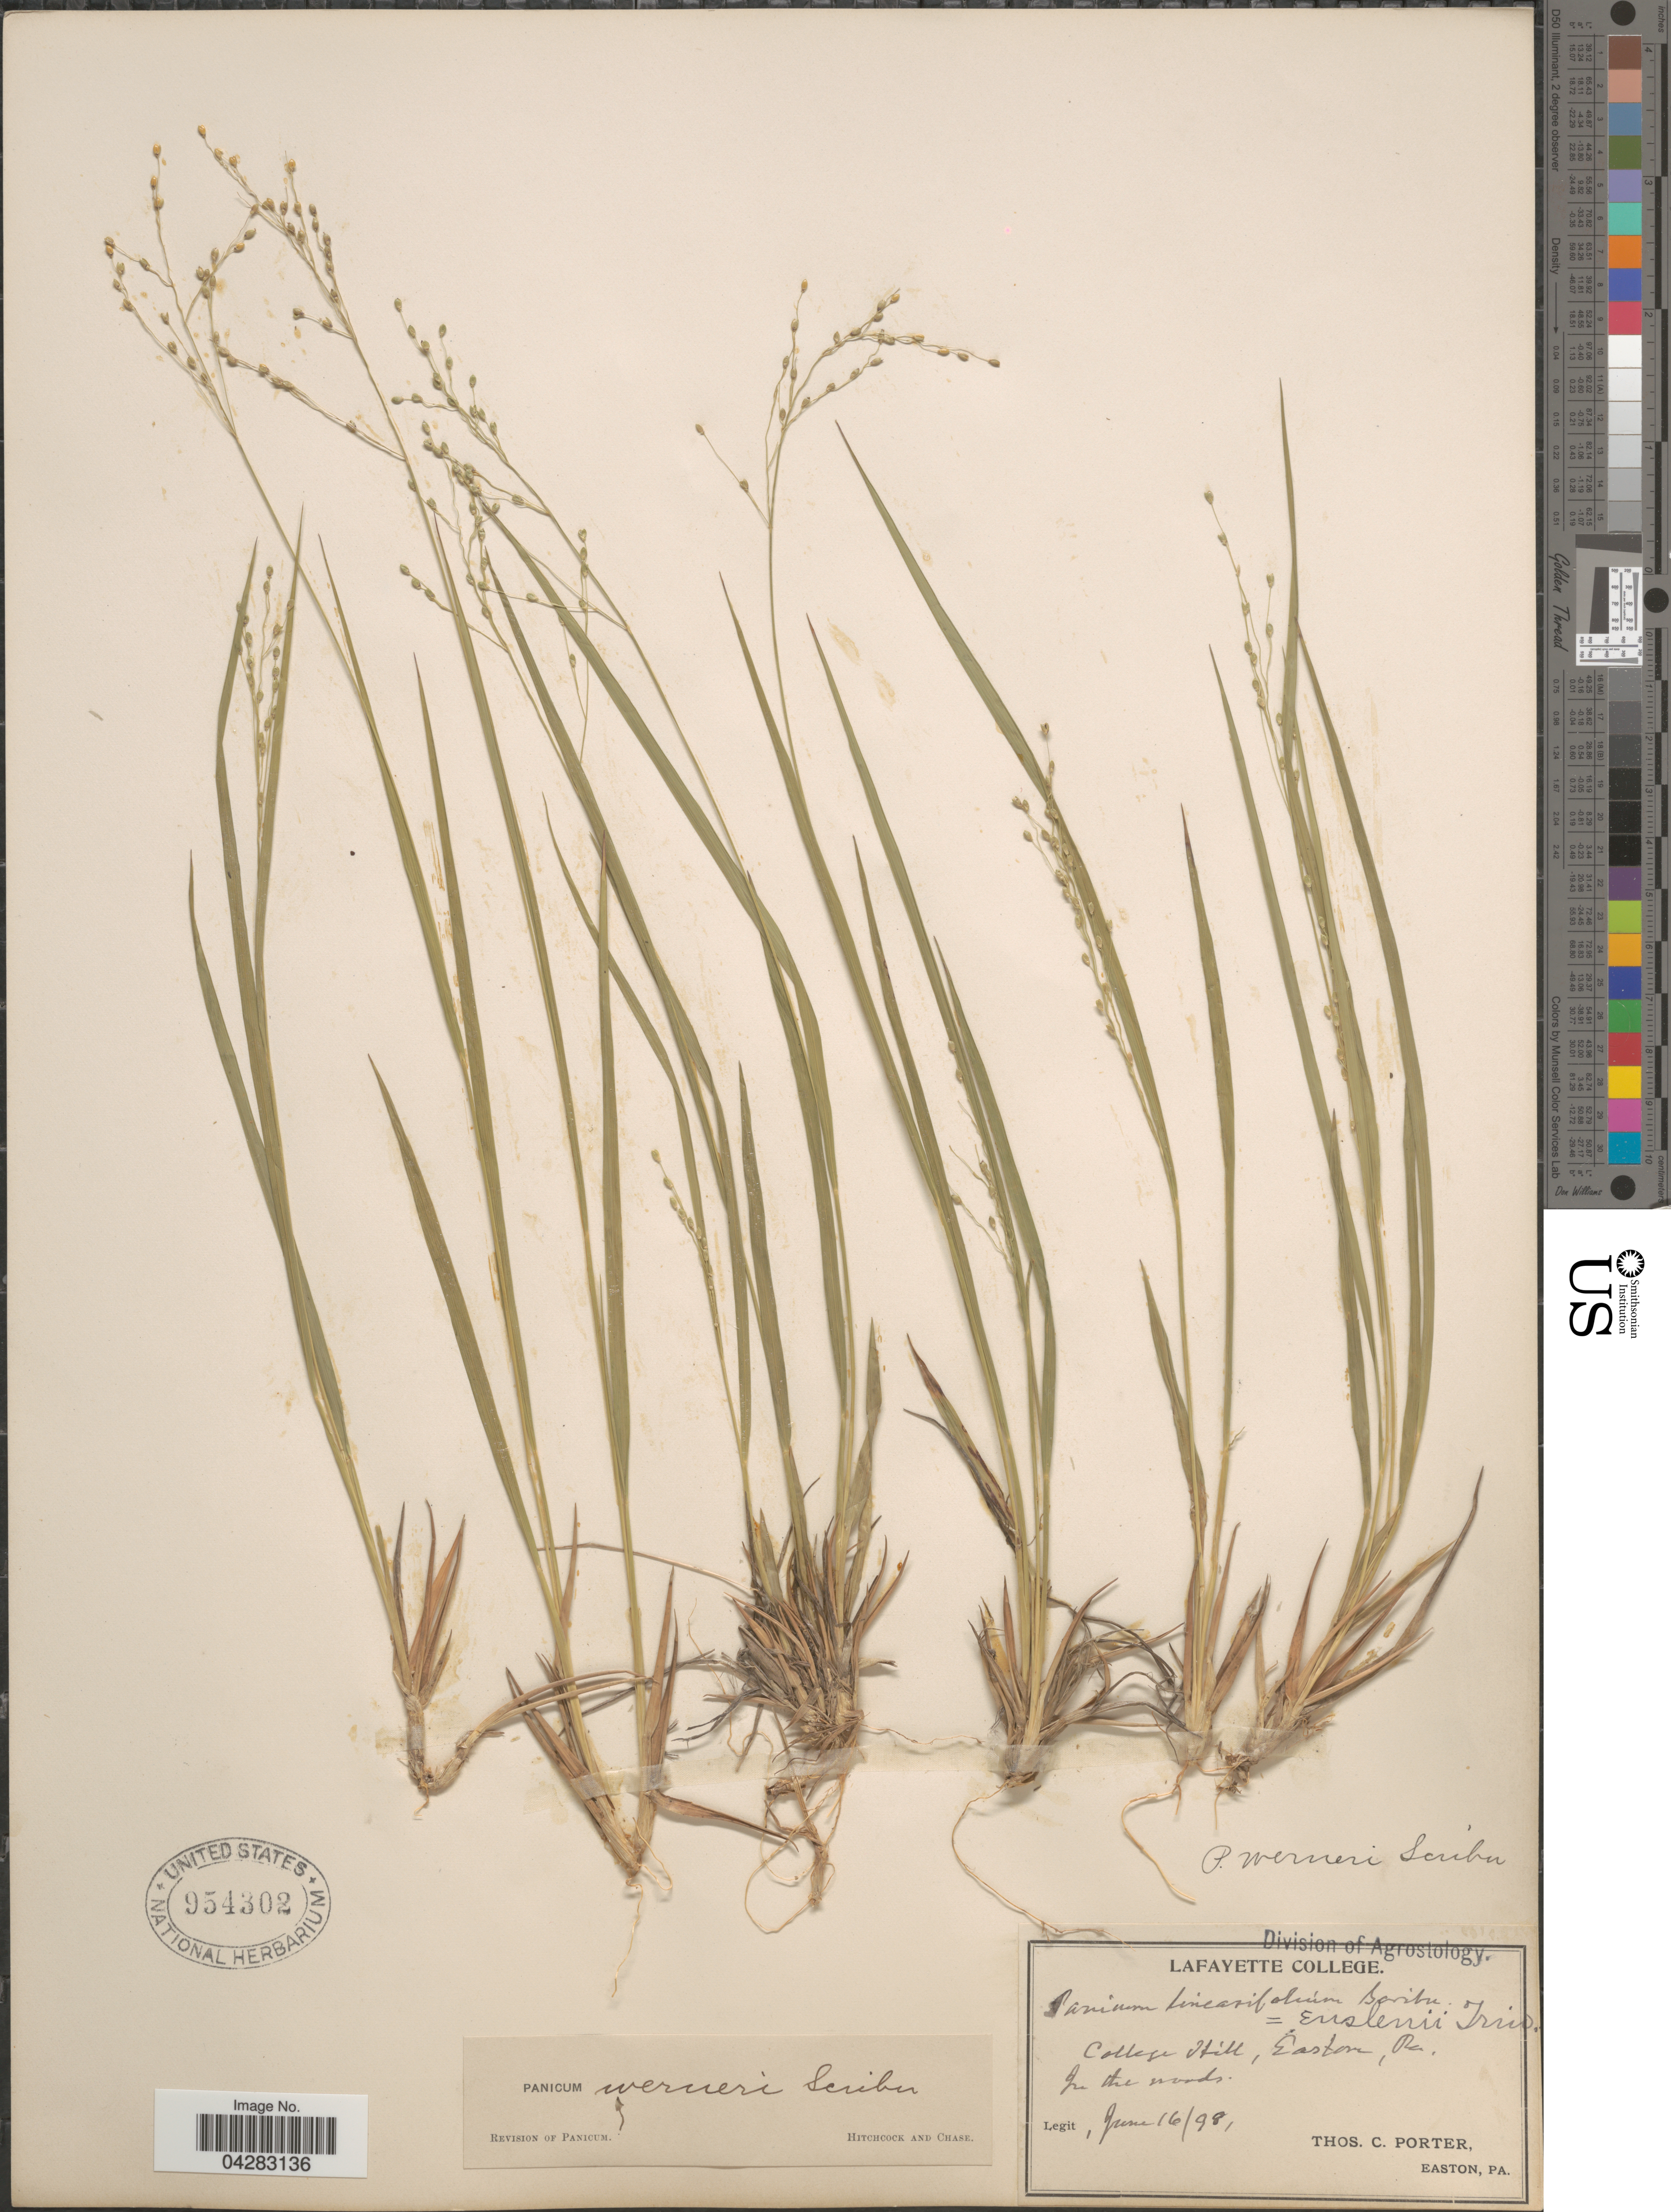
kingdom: Plantae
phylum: Tracheophyta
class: Liliopsida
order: Poales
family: Poaceae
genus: Dichanthelium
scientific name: Dichanthelium linearifolium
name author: (Scribn.) Gould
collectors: T. Porter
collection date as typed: Transcribed d/m/y: 16/6/98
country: United States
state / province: Pennsylvania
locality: College Hill, Easton. In the woods.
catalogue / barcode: US 954302